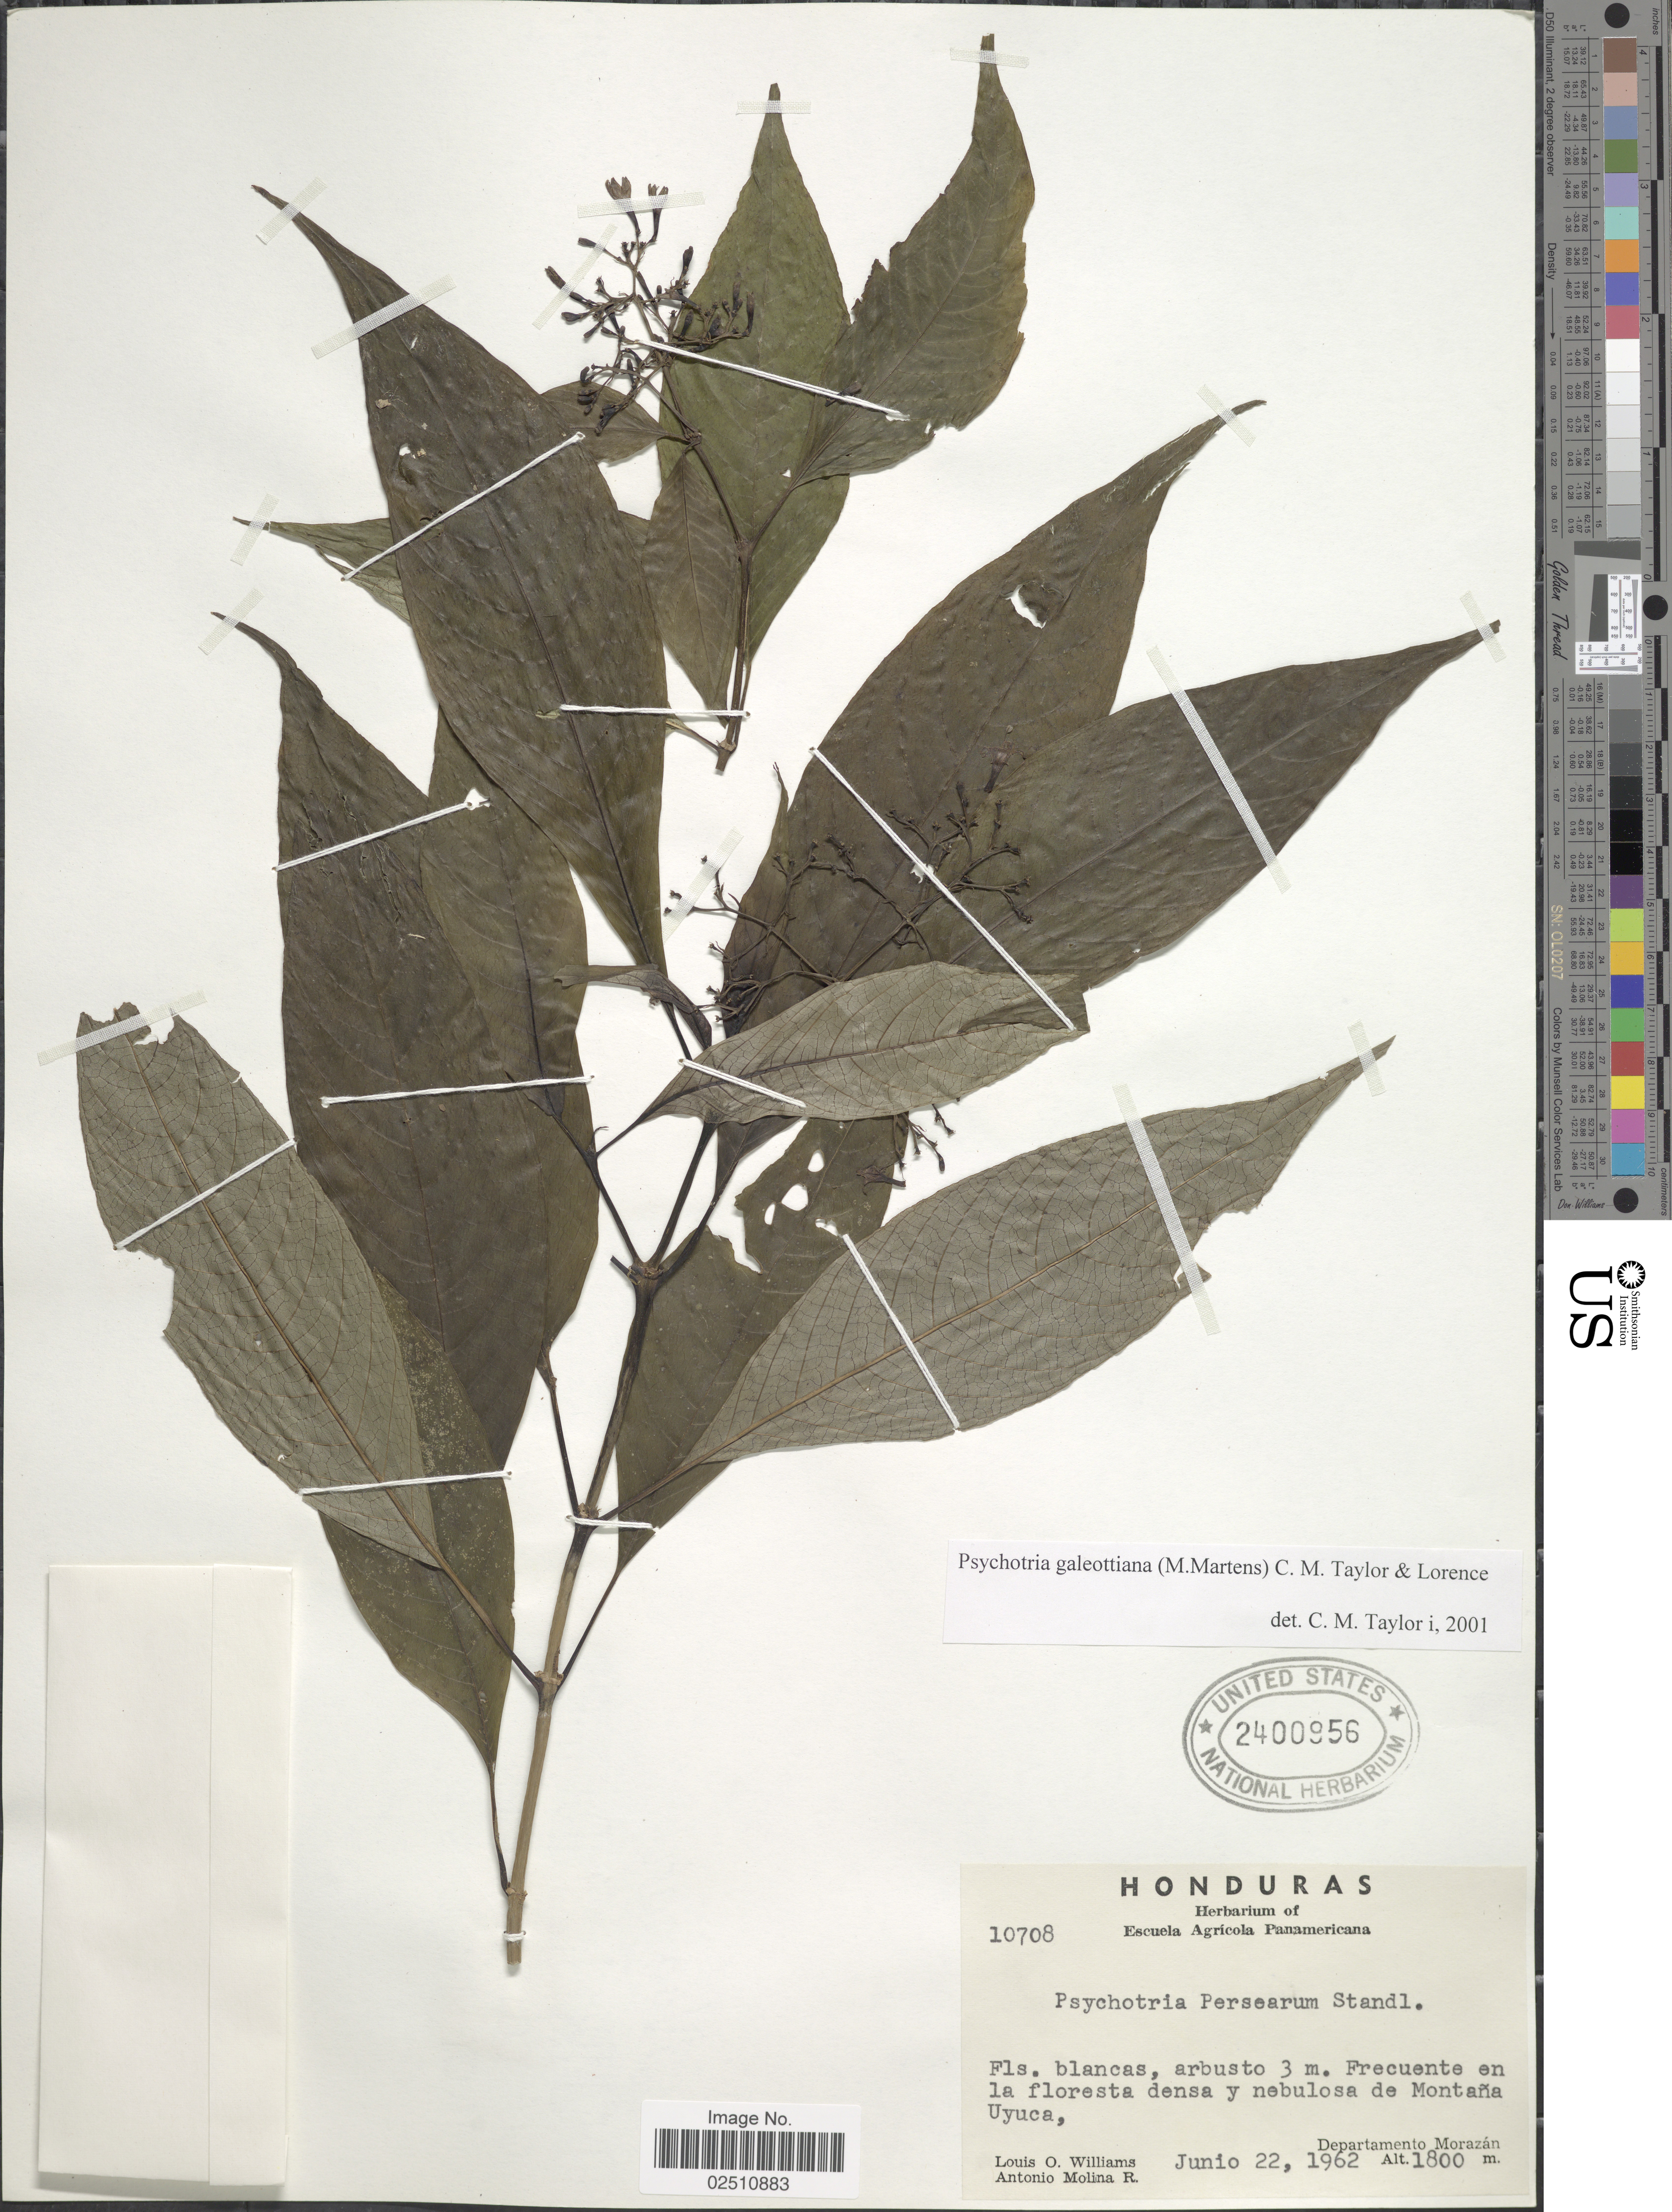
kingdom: Plantae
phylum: Tracheophyta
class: Magnoliopsida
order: Gentianales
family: Rubiaceae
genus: Psychotria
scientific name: Psychotria galeottiana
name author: (M. Martens) C.M. Taylor & Lorence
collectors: L. O. Williams & A. Molina R.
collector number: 10708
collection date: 1962-06-22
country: Honduras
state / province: Fco. Morazán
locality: Frecuenta en la floresta densa y nebulosa de Montana Uyuca, Departamento Morazan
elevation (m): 1800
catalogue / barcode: US 2400956